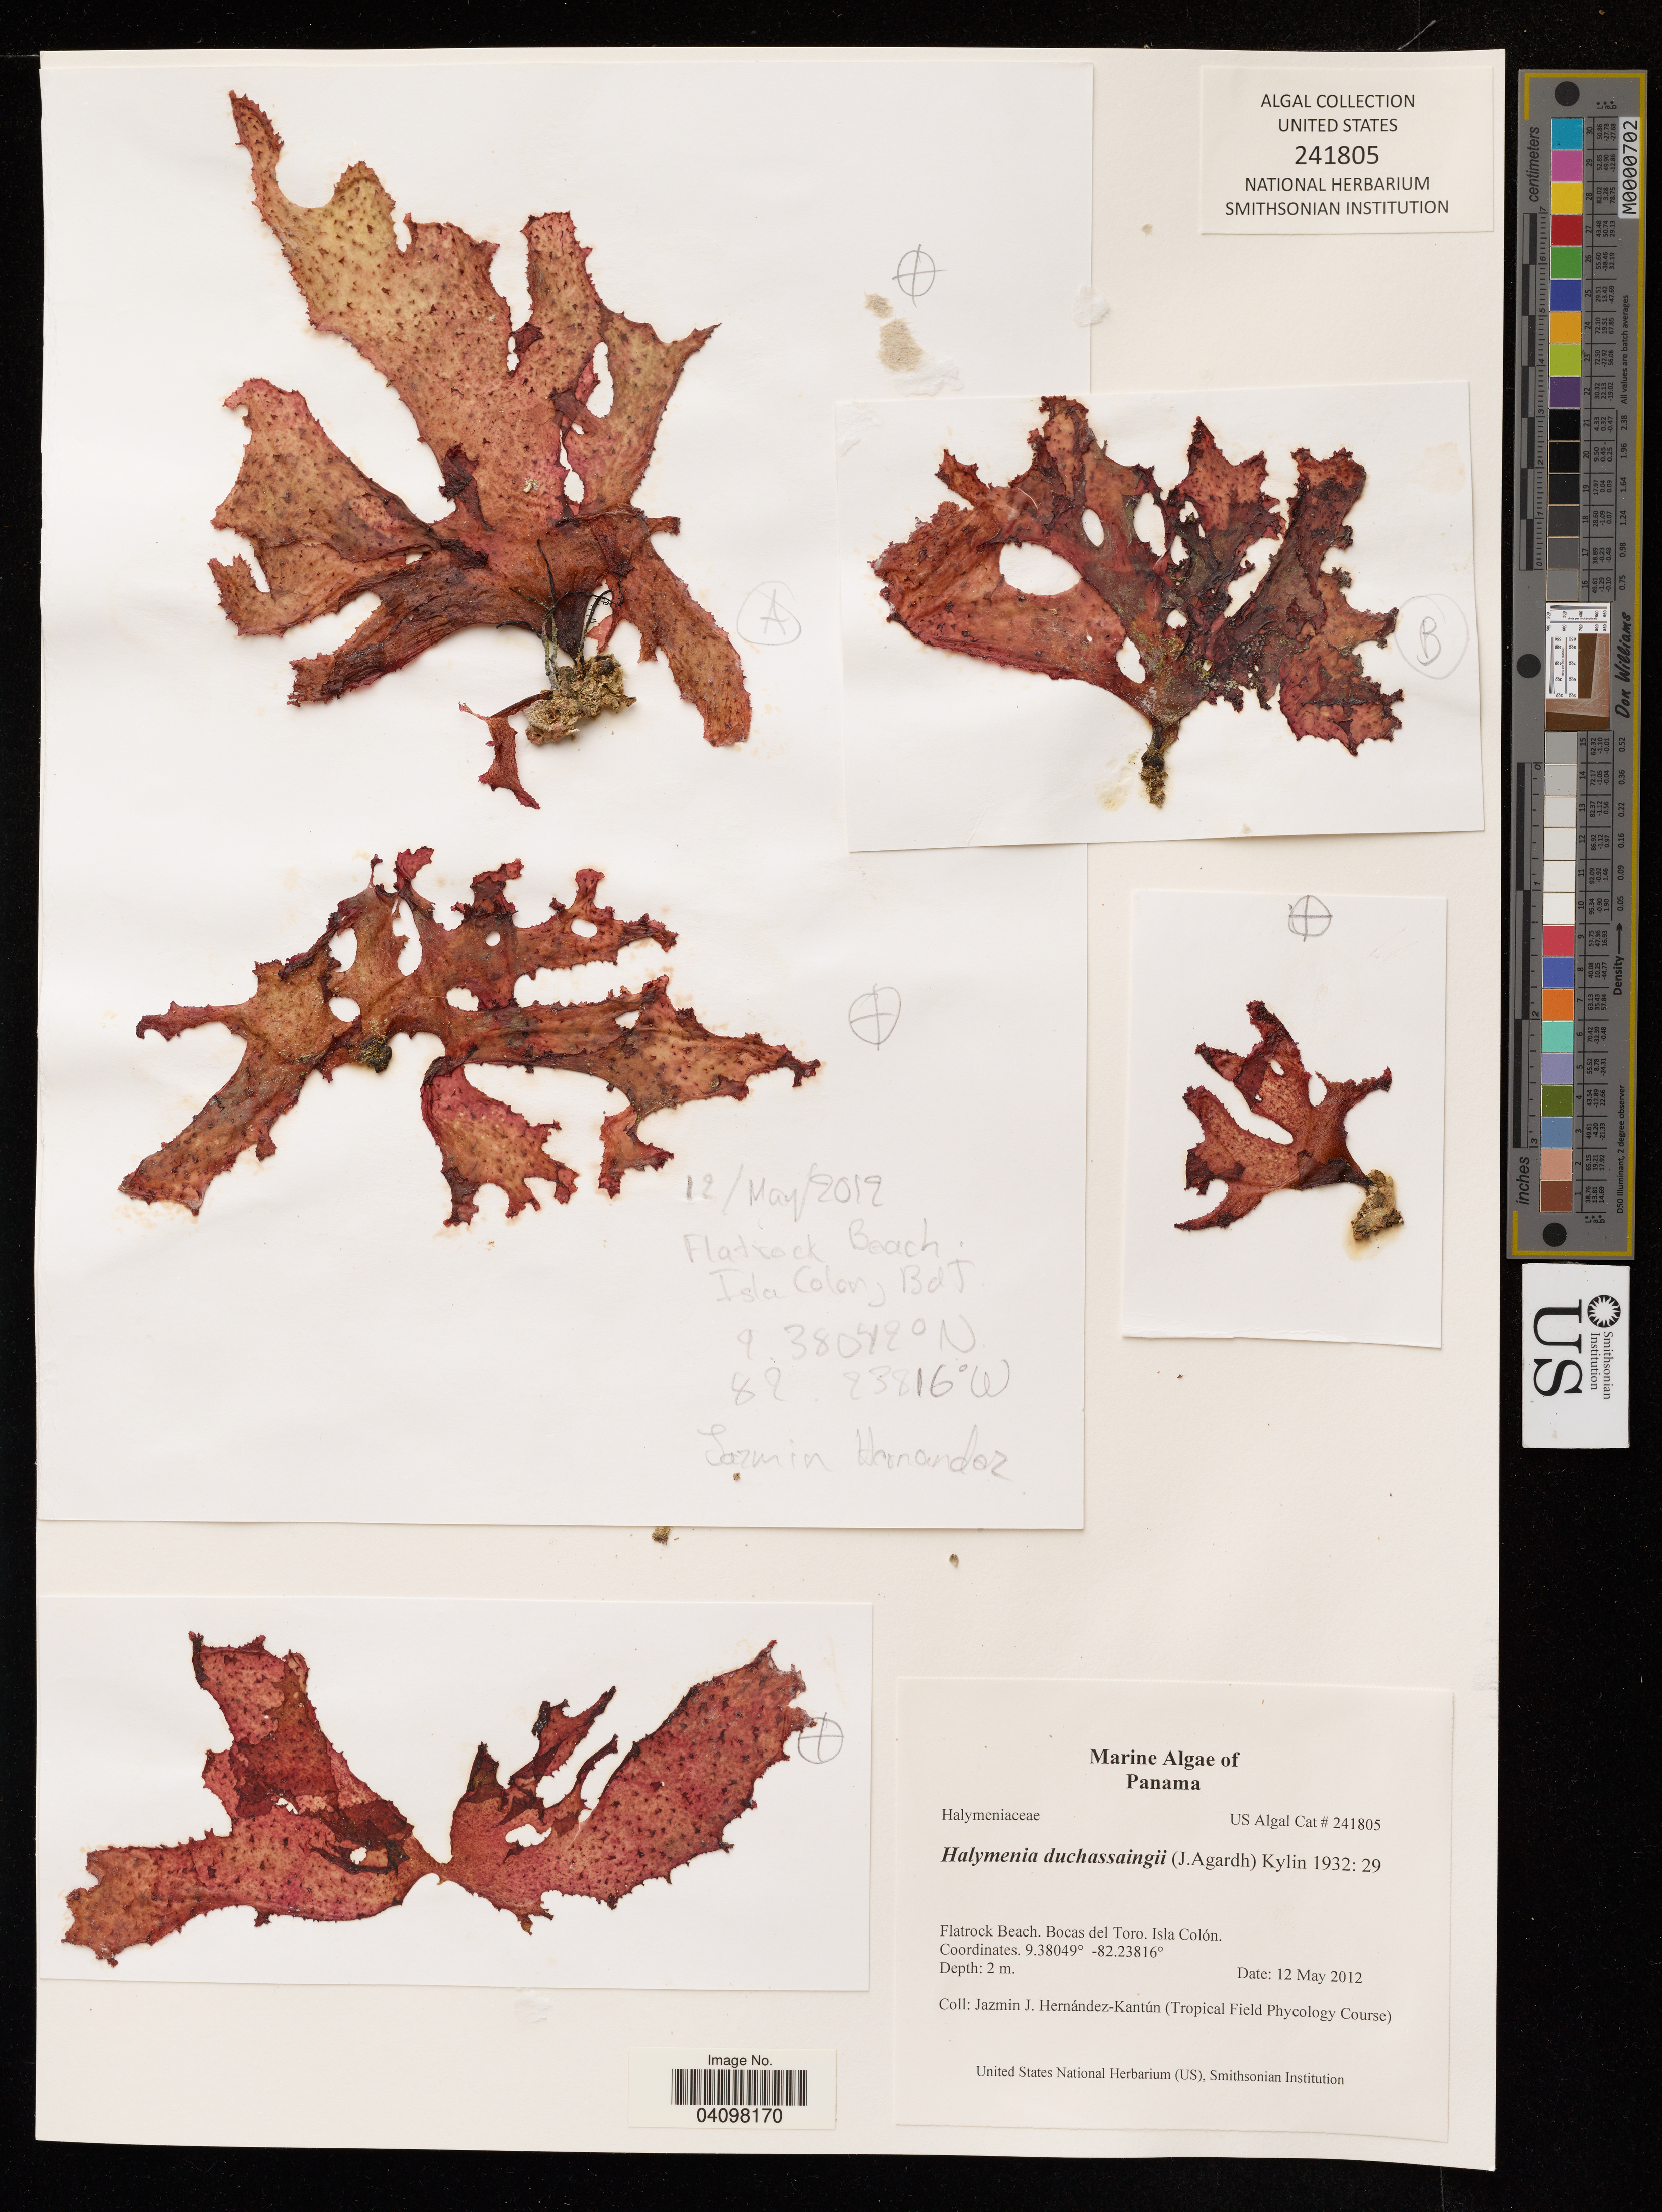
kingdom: Plantae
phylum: Rhodophyta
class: Florideophyceae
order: Halymeniales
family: Halymeniaceae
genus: Halymenia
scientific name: Halymenia duchassaignii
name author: (J. Agardh) Kylin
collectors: J. J. Hernández-Kantún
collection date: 2012-05-12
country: Panama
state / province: Colón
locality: Flatrock Beach. Bocas del Toro. Isla Colón.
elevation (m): -2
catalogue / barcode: US 241805